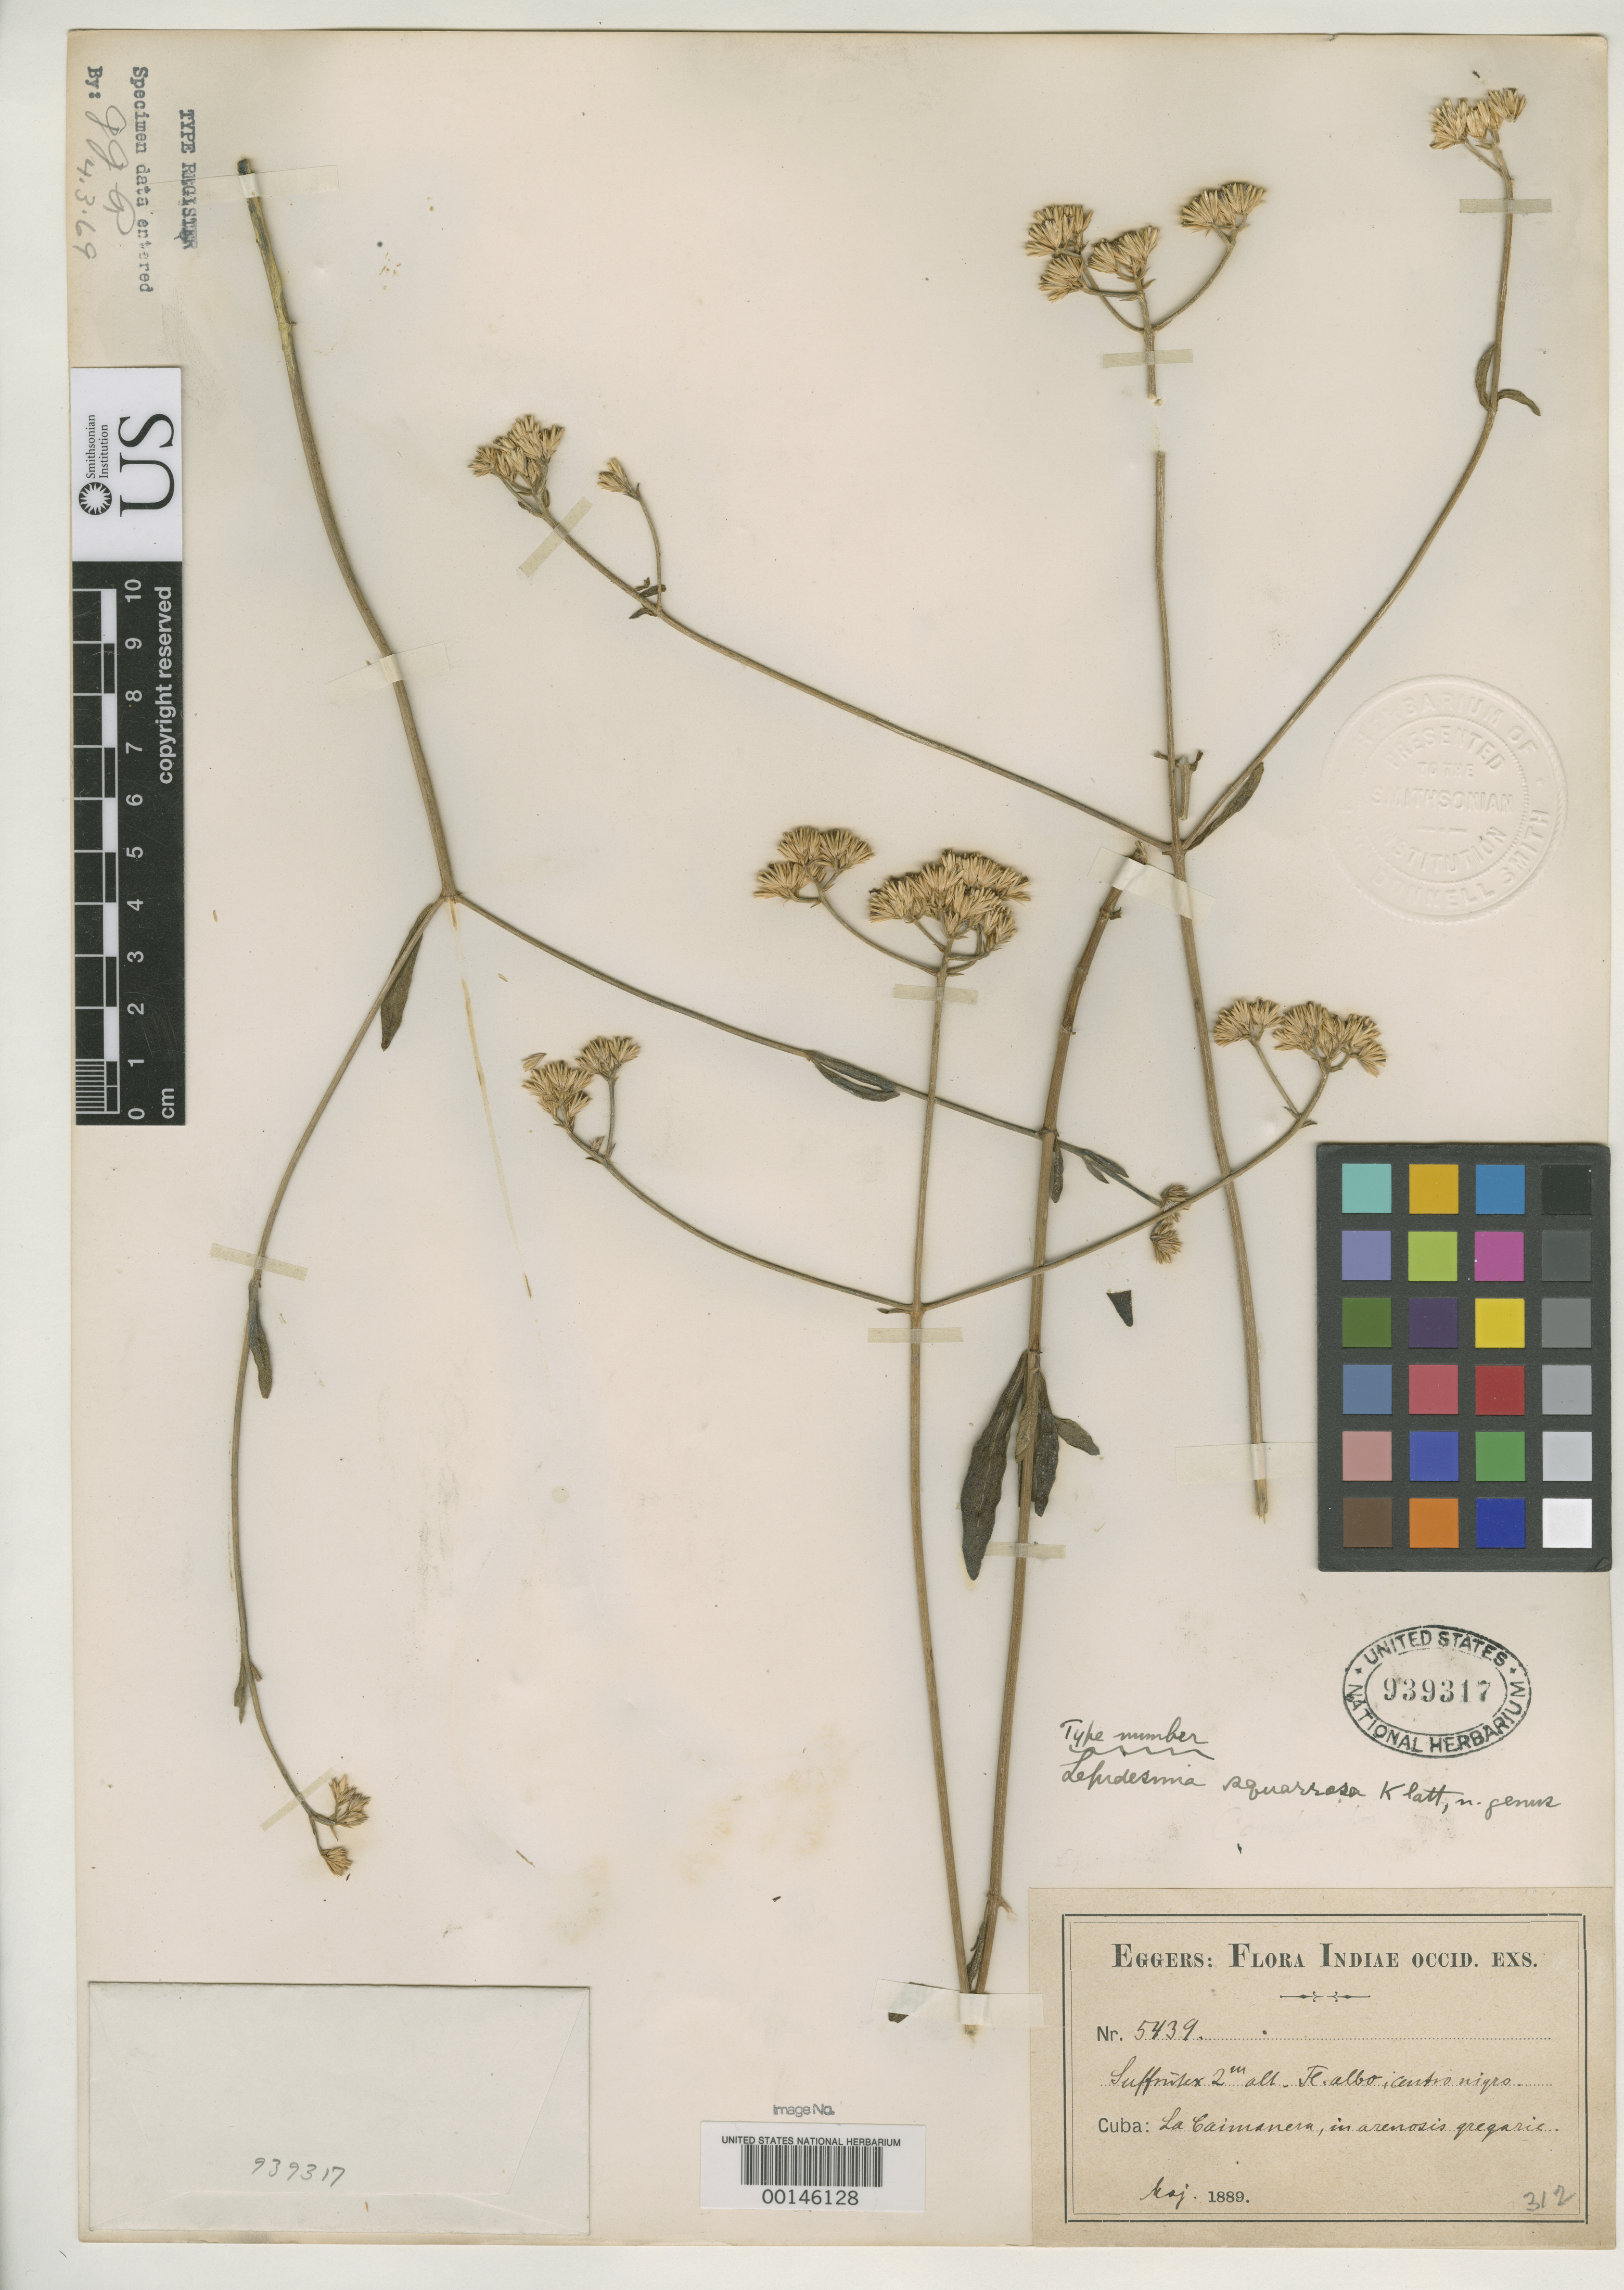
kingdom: Plantae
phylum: Tracheophyta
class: Magnoliopsida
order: Asterales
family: Asteraceae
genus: Lepidesmia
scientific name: Lepidesmia squarrosa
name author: Klatt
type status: Isotype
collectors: H. F. A. von Eggers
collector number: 5439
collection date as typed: May 1889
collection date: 1889-05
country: Cuba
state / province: Oriente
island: Greater Antilles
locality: Caimanera.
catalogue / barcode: US 939317